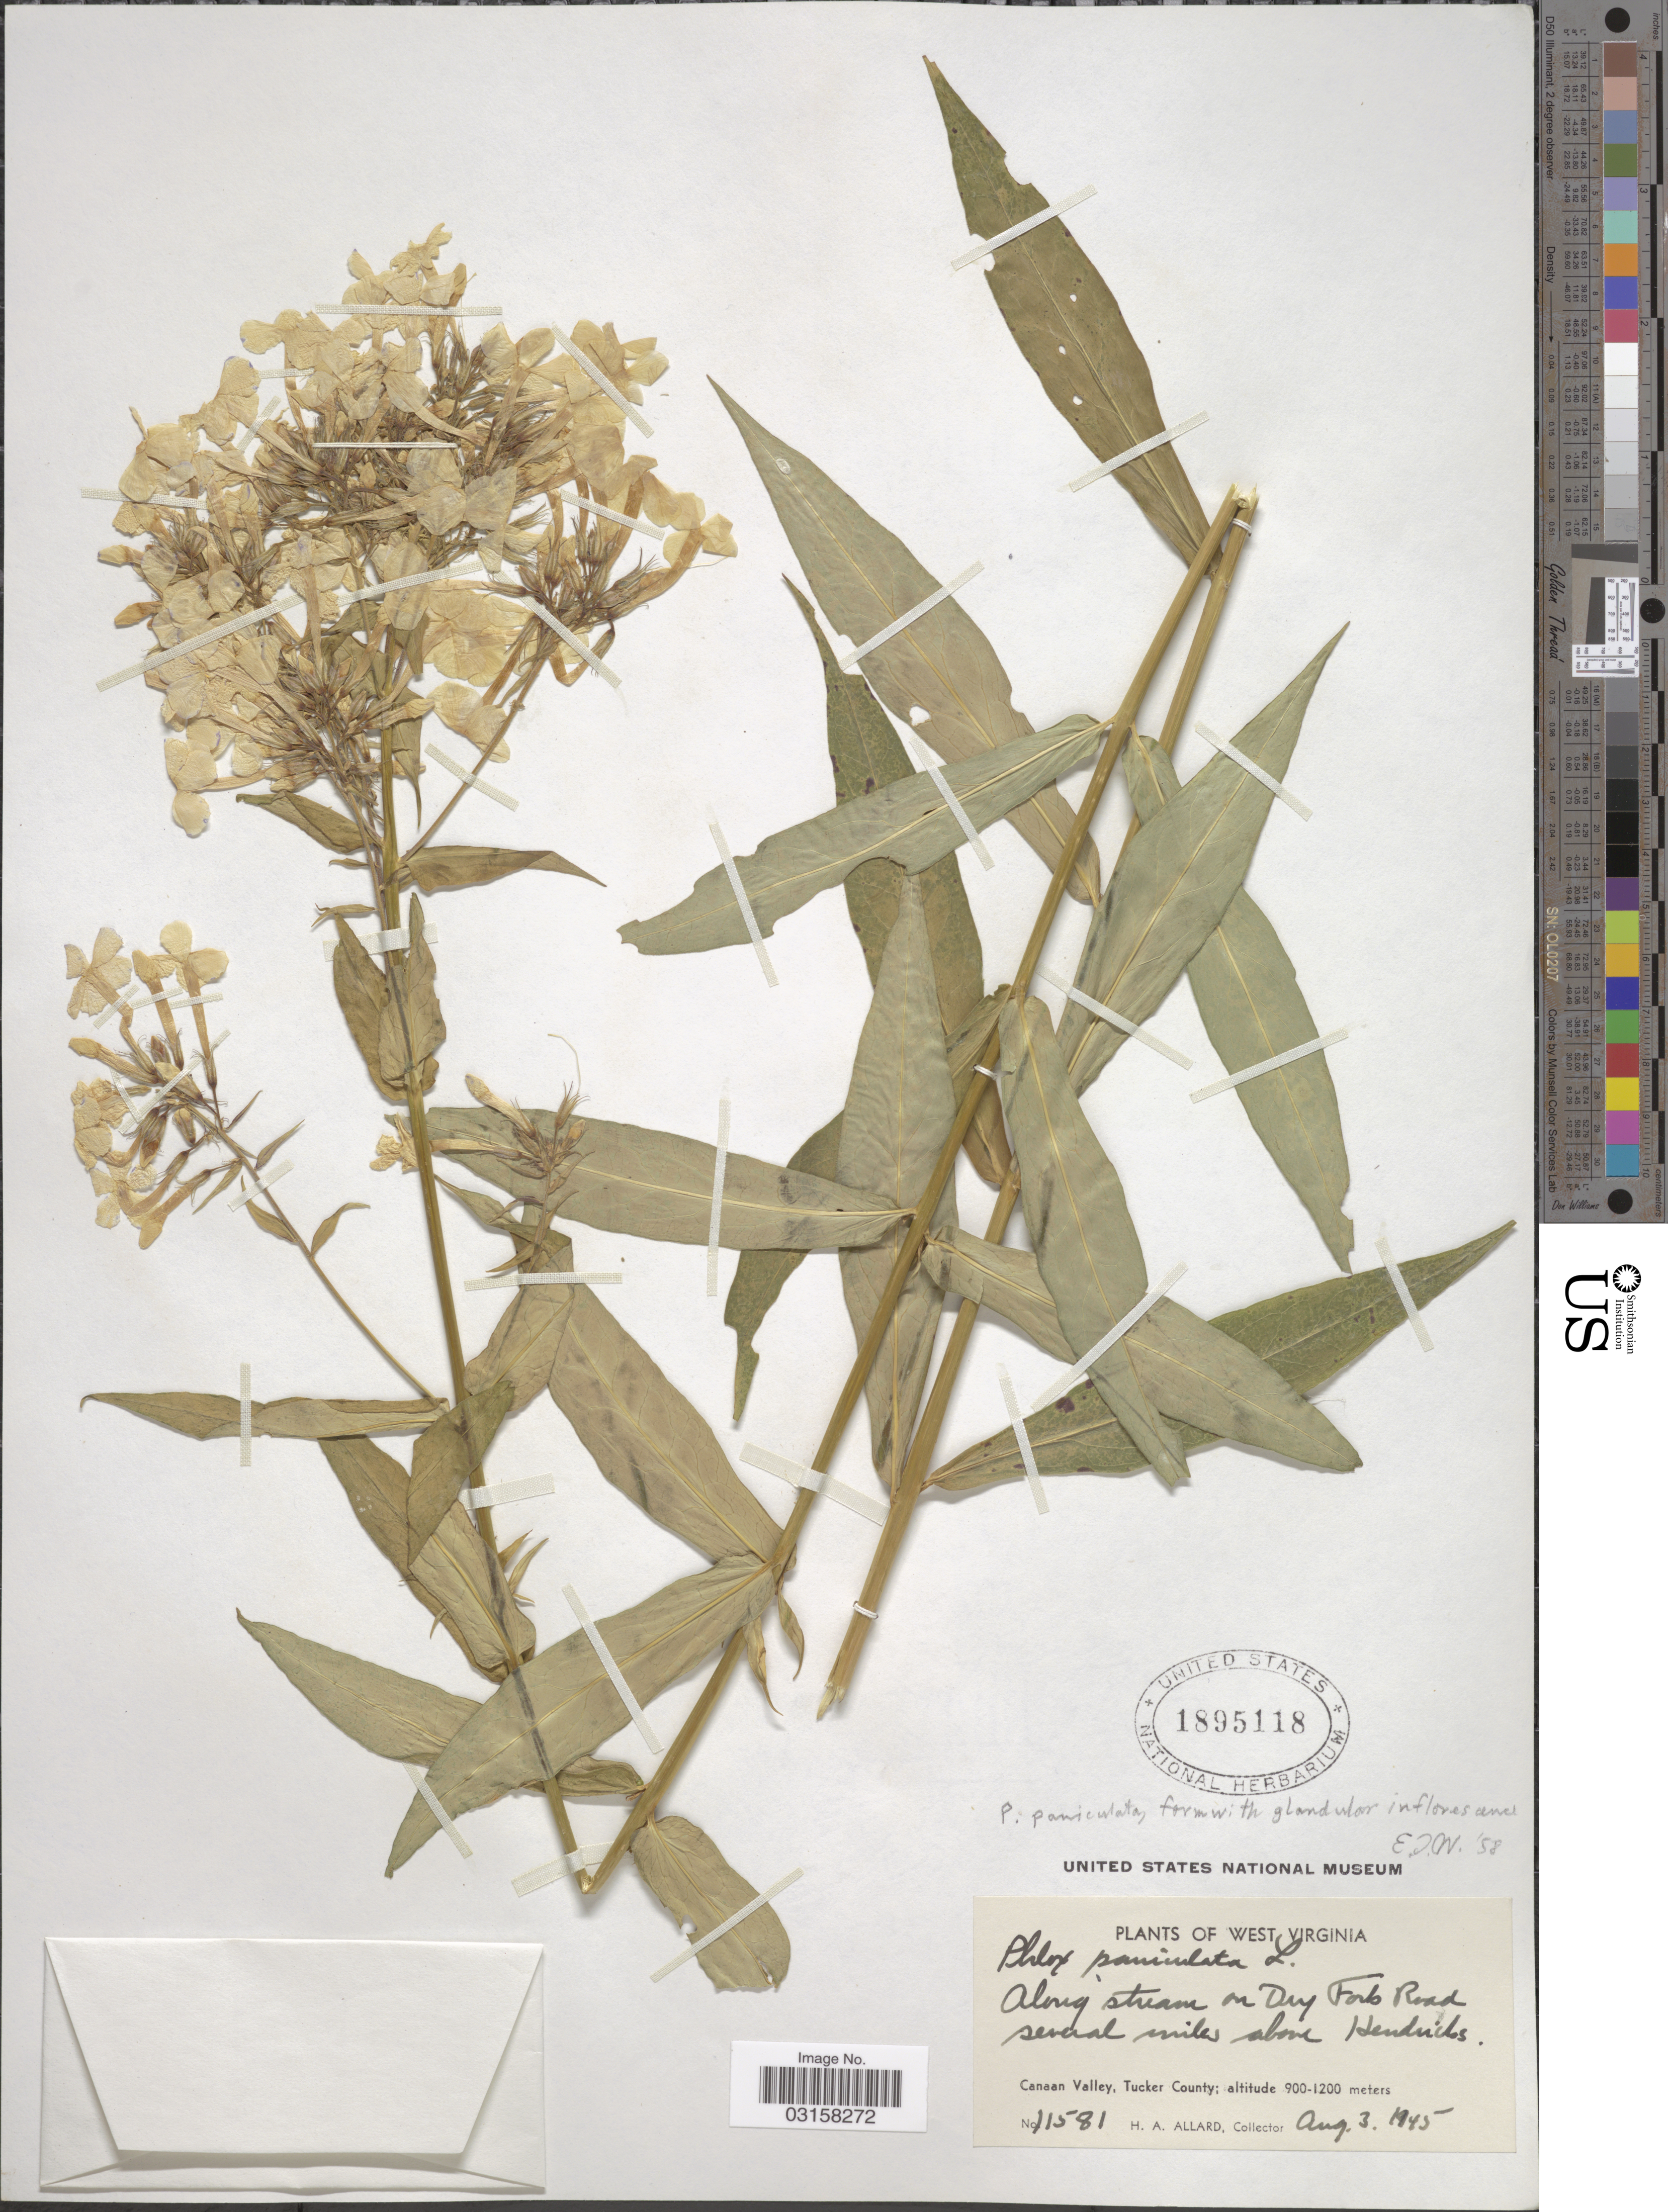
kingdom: Plantae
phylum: Tracheophyta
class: Magnoliopsida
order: Ericales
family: Polemoniaceae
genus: Phlox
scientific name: Phlox paniculata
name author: L.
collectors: H. A. Allard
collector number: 11581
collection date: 1945-08-03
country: United States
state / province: West Virginia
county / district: Tucker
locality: Along stream on Dry Fork Road several miles above Hendricks. Canaan Valley, Tucker County.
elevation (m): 900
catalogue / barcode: US 1895118